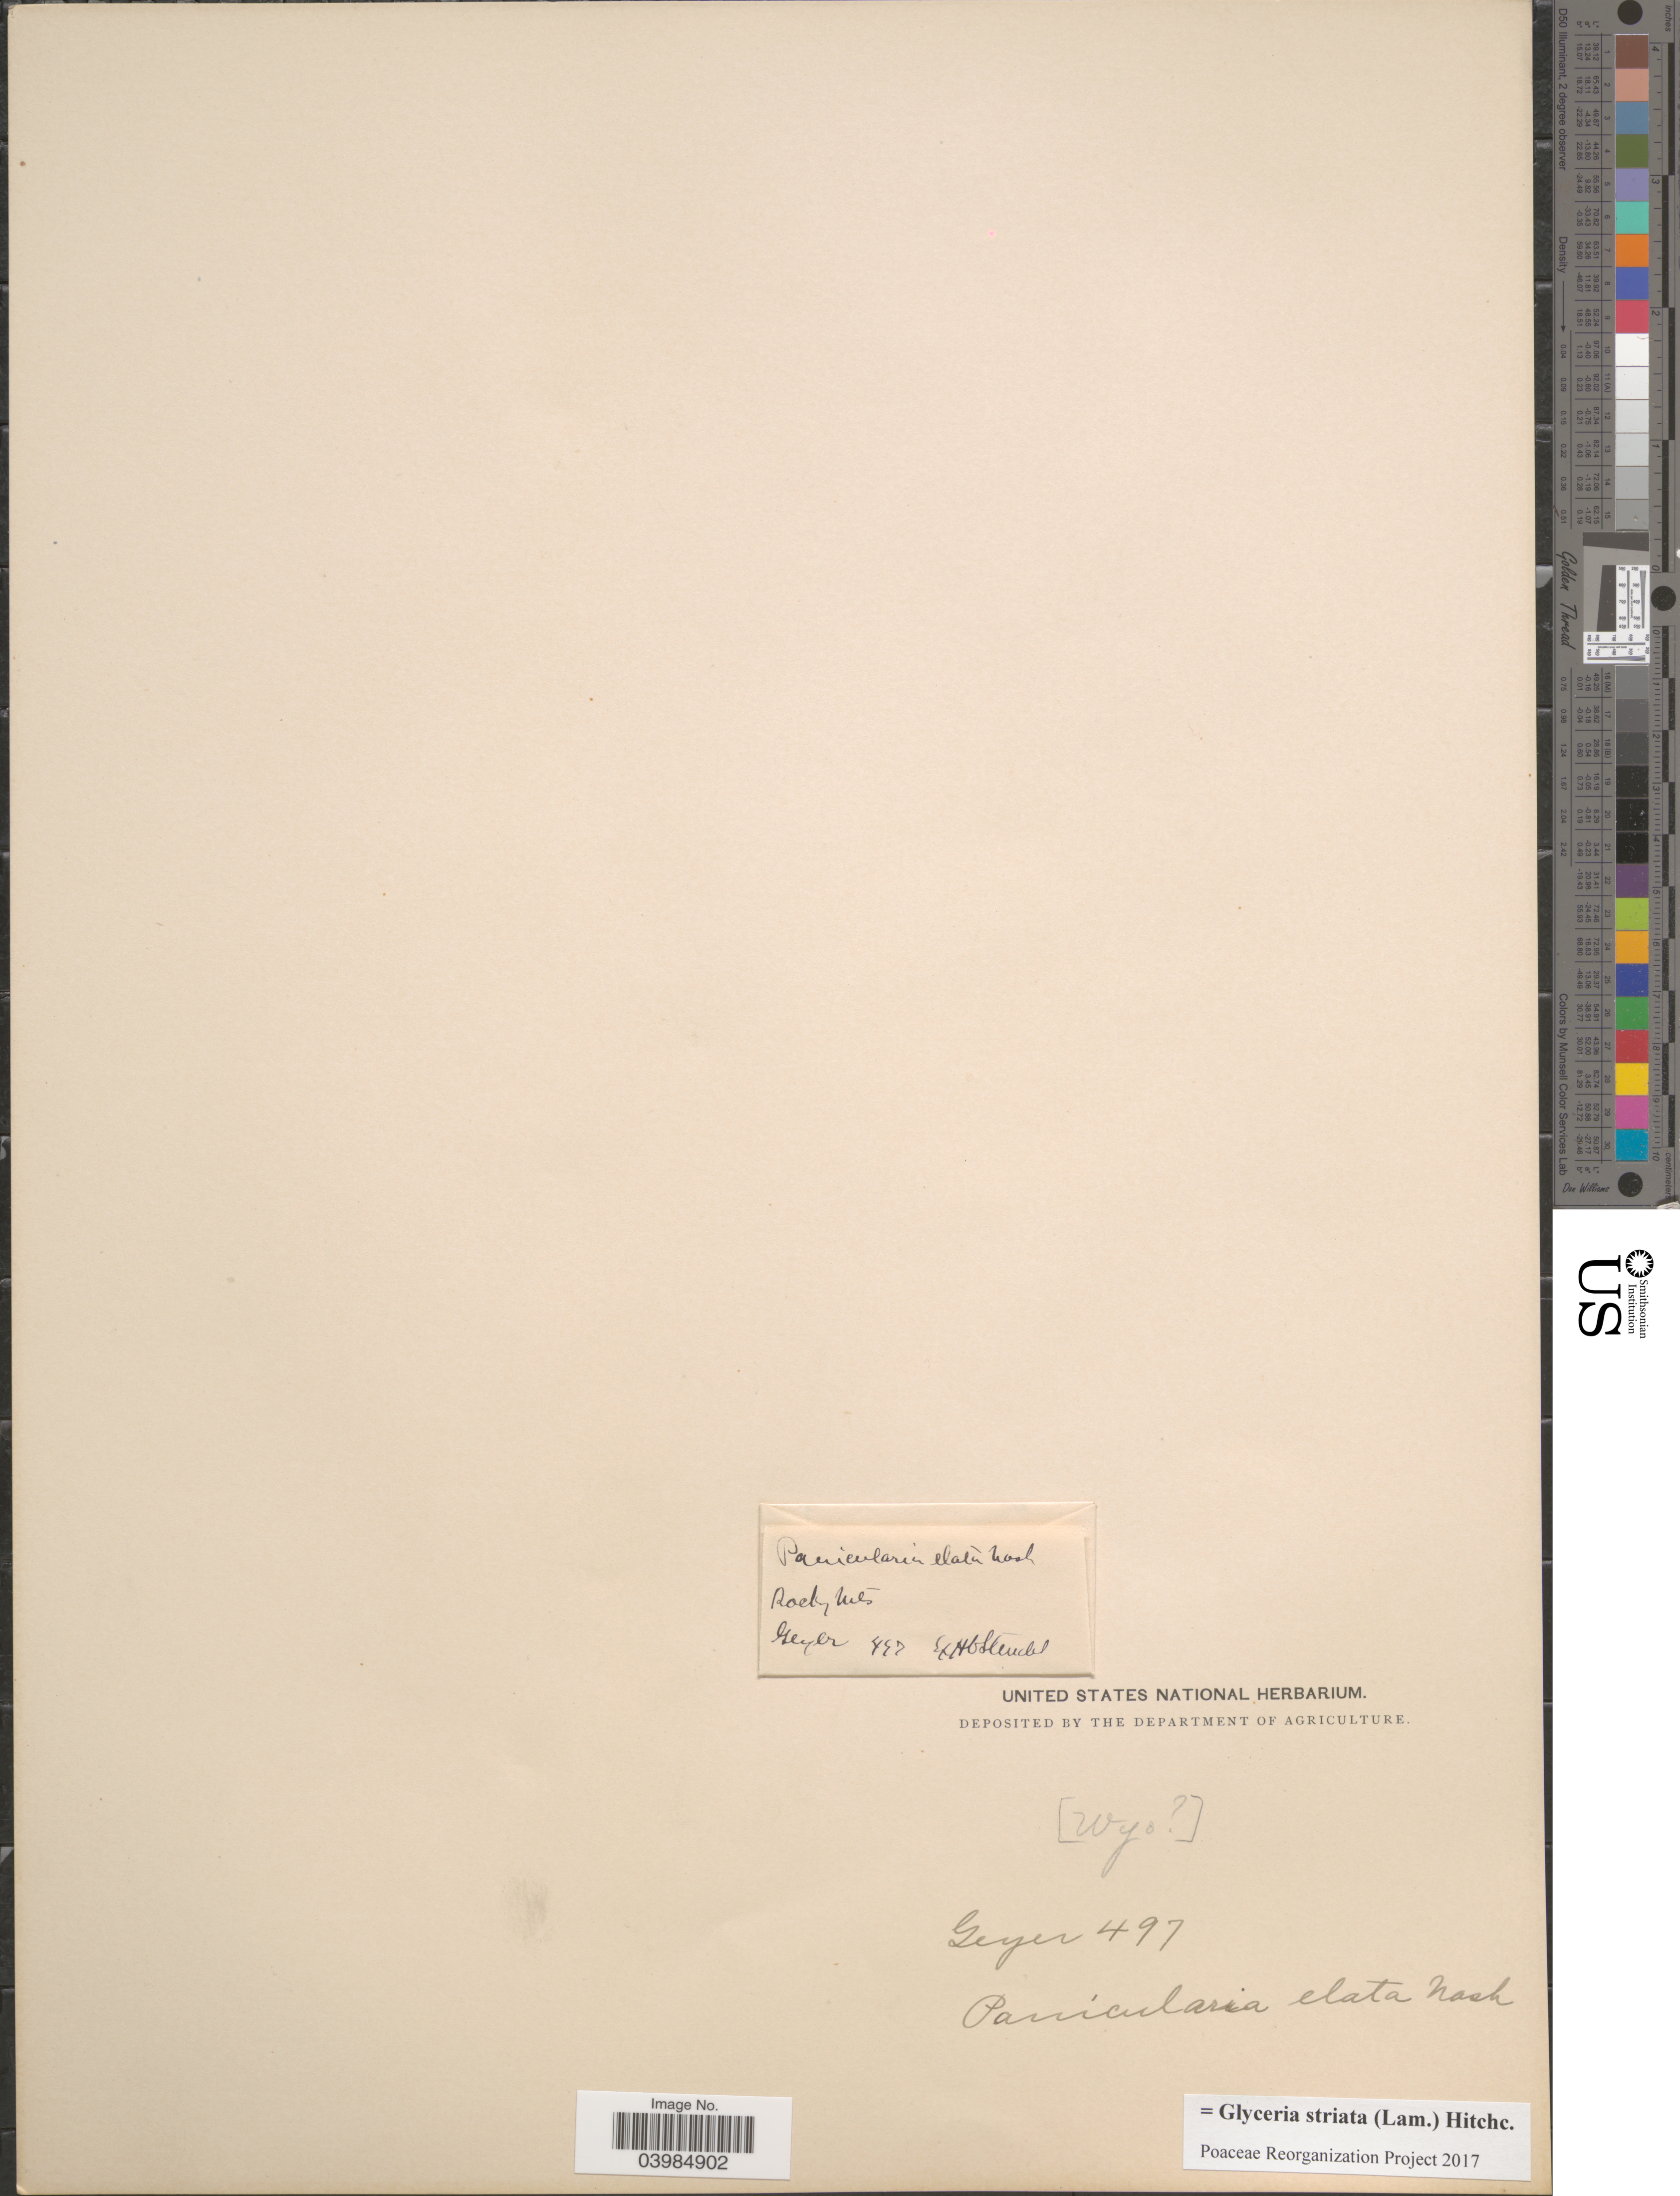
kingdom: Plantae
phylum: Tracheophyta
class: Liliopsida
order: Poales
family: Poaceae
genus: Glyceria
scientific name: Glyceria striata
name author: (Lam.) Hitchc.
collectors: Geyer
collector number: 497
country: United States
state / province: Wyoming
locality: Rocky Mts.